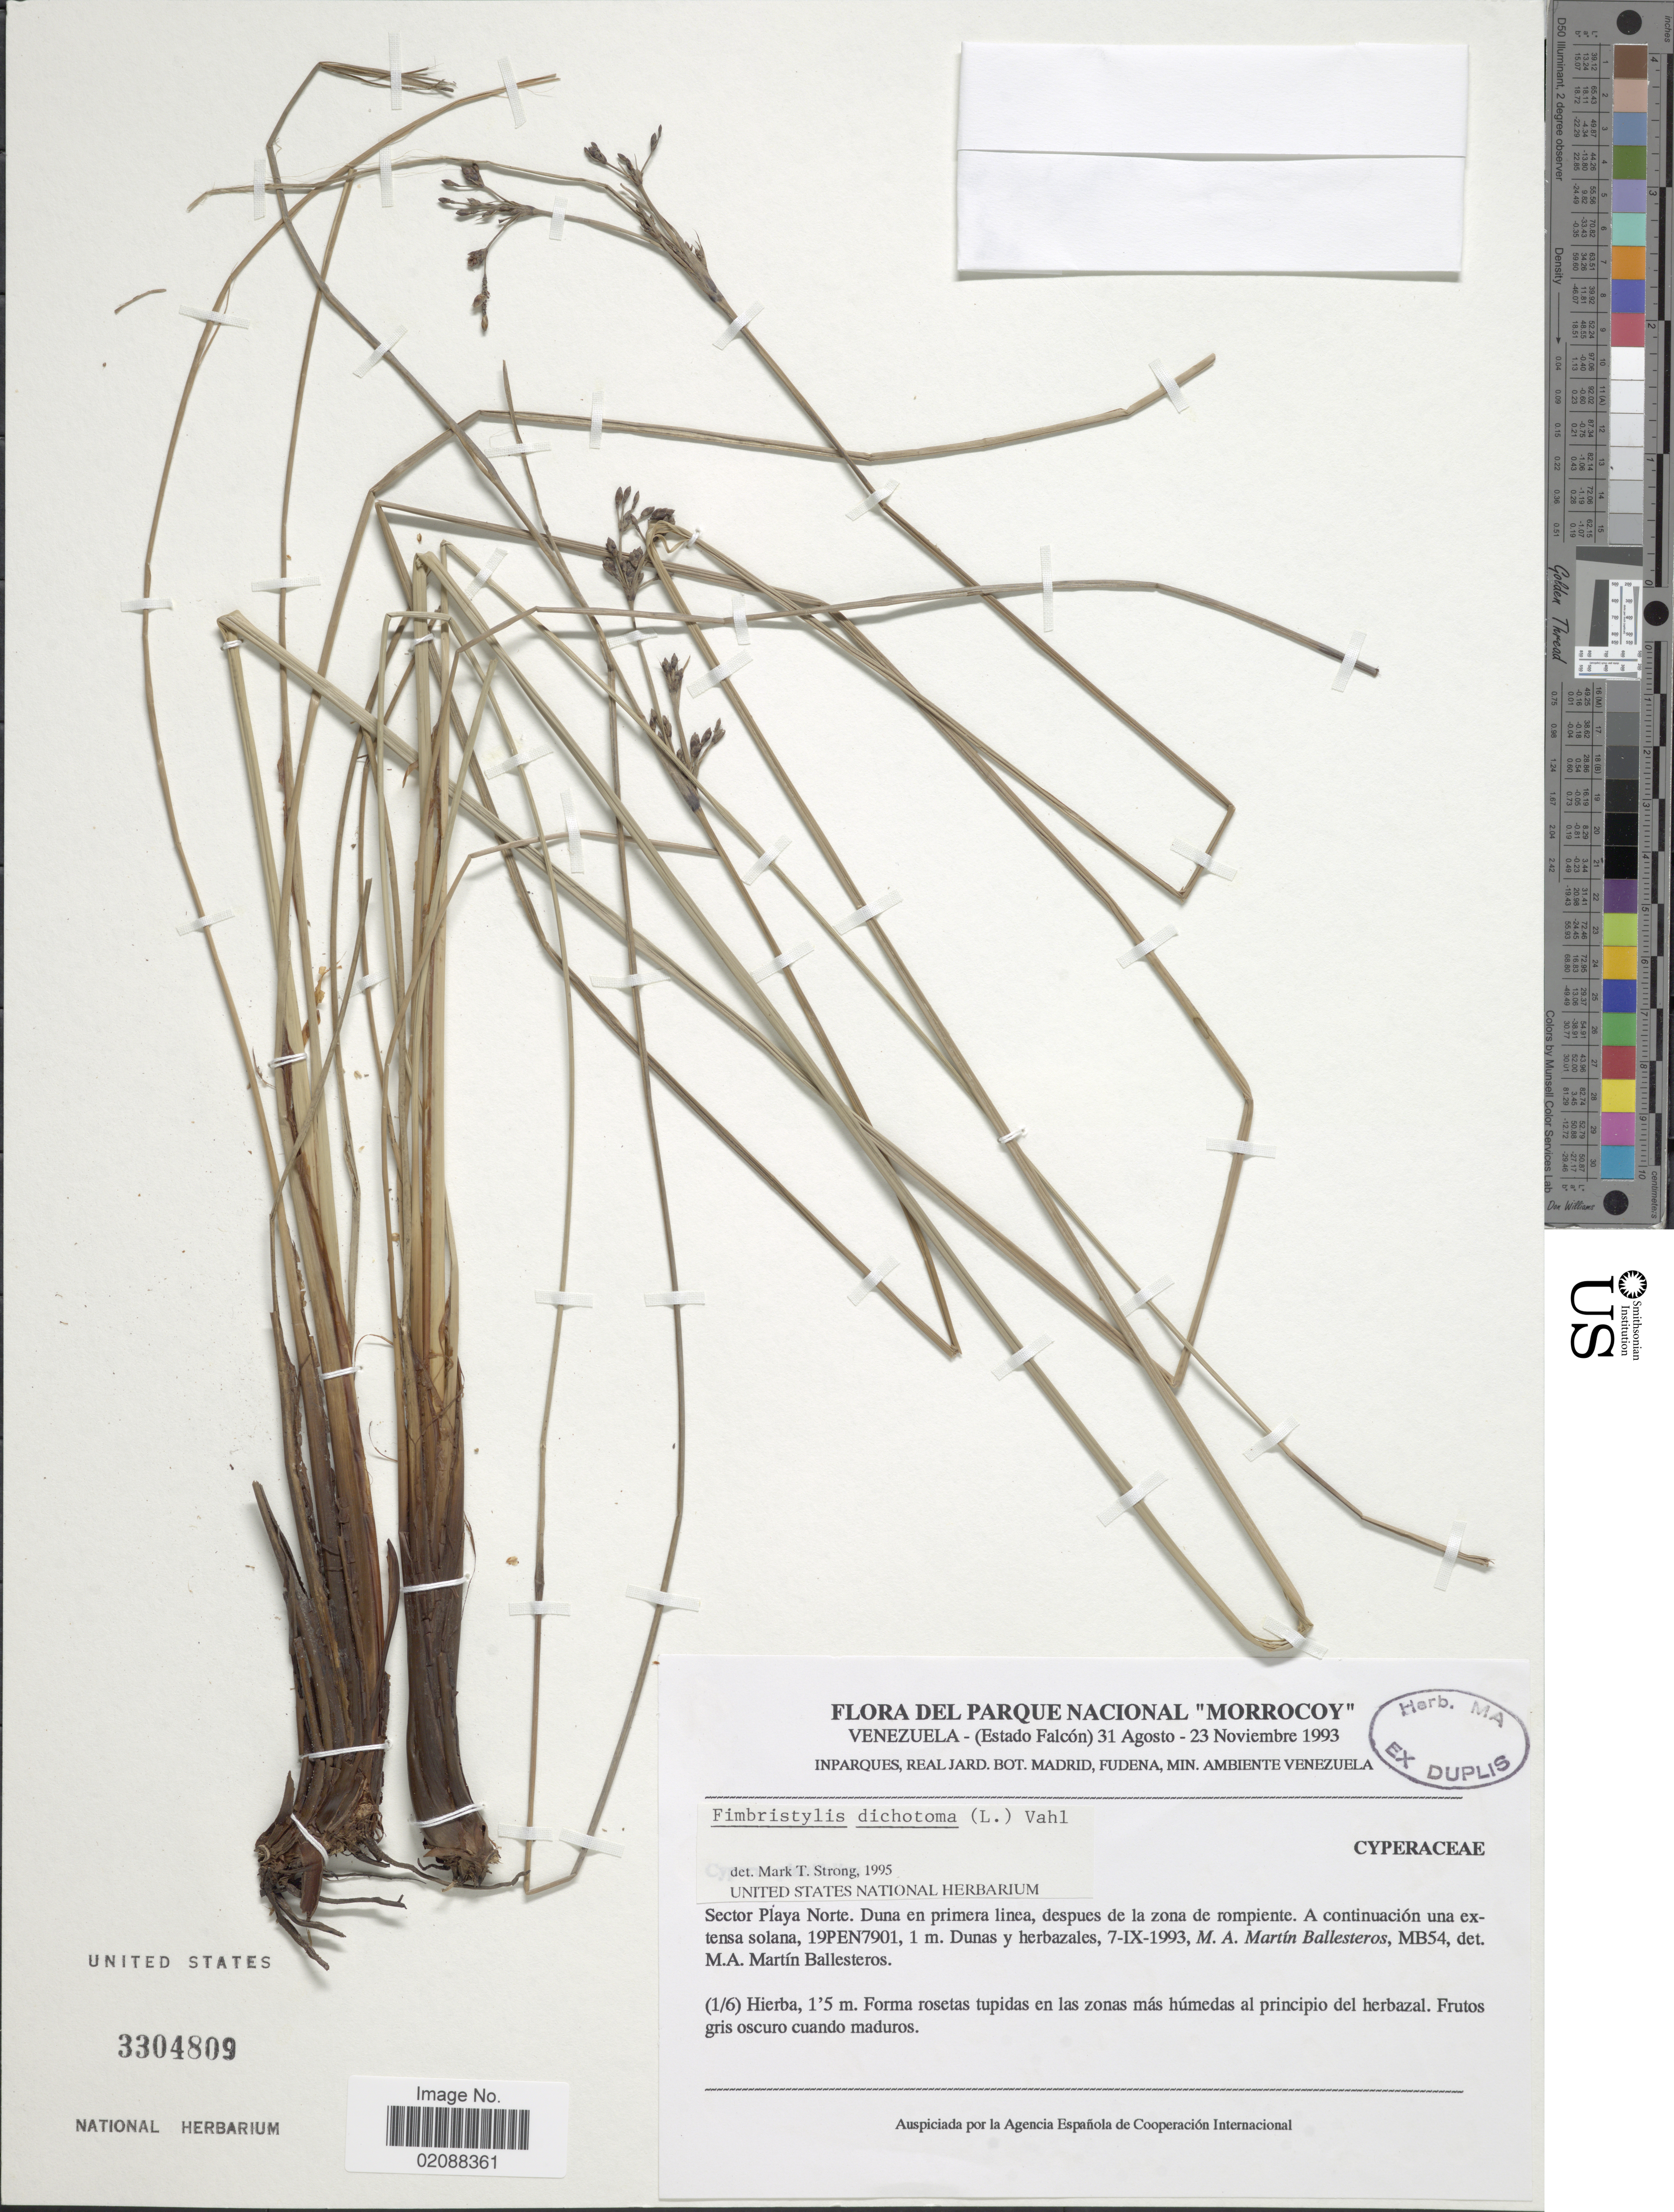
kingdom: Plantae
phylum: Tracheophyta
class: Liliopsida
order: Poales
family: Cyperaceae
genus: Fimbristylis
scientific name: Fimbristylis dichotoma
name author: (L.) Vahl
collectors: M. Martin Ballesteros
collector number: MB54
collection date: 1993-09-07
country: Venezuela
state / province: Falcón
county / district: Silva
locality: Parque Nacional Morrocoy, Sector Playa Norte, 19EN7901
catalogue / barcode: US 3304809